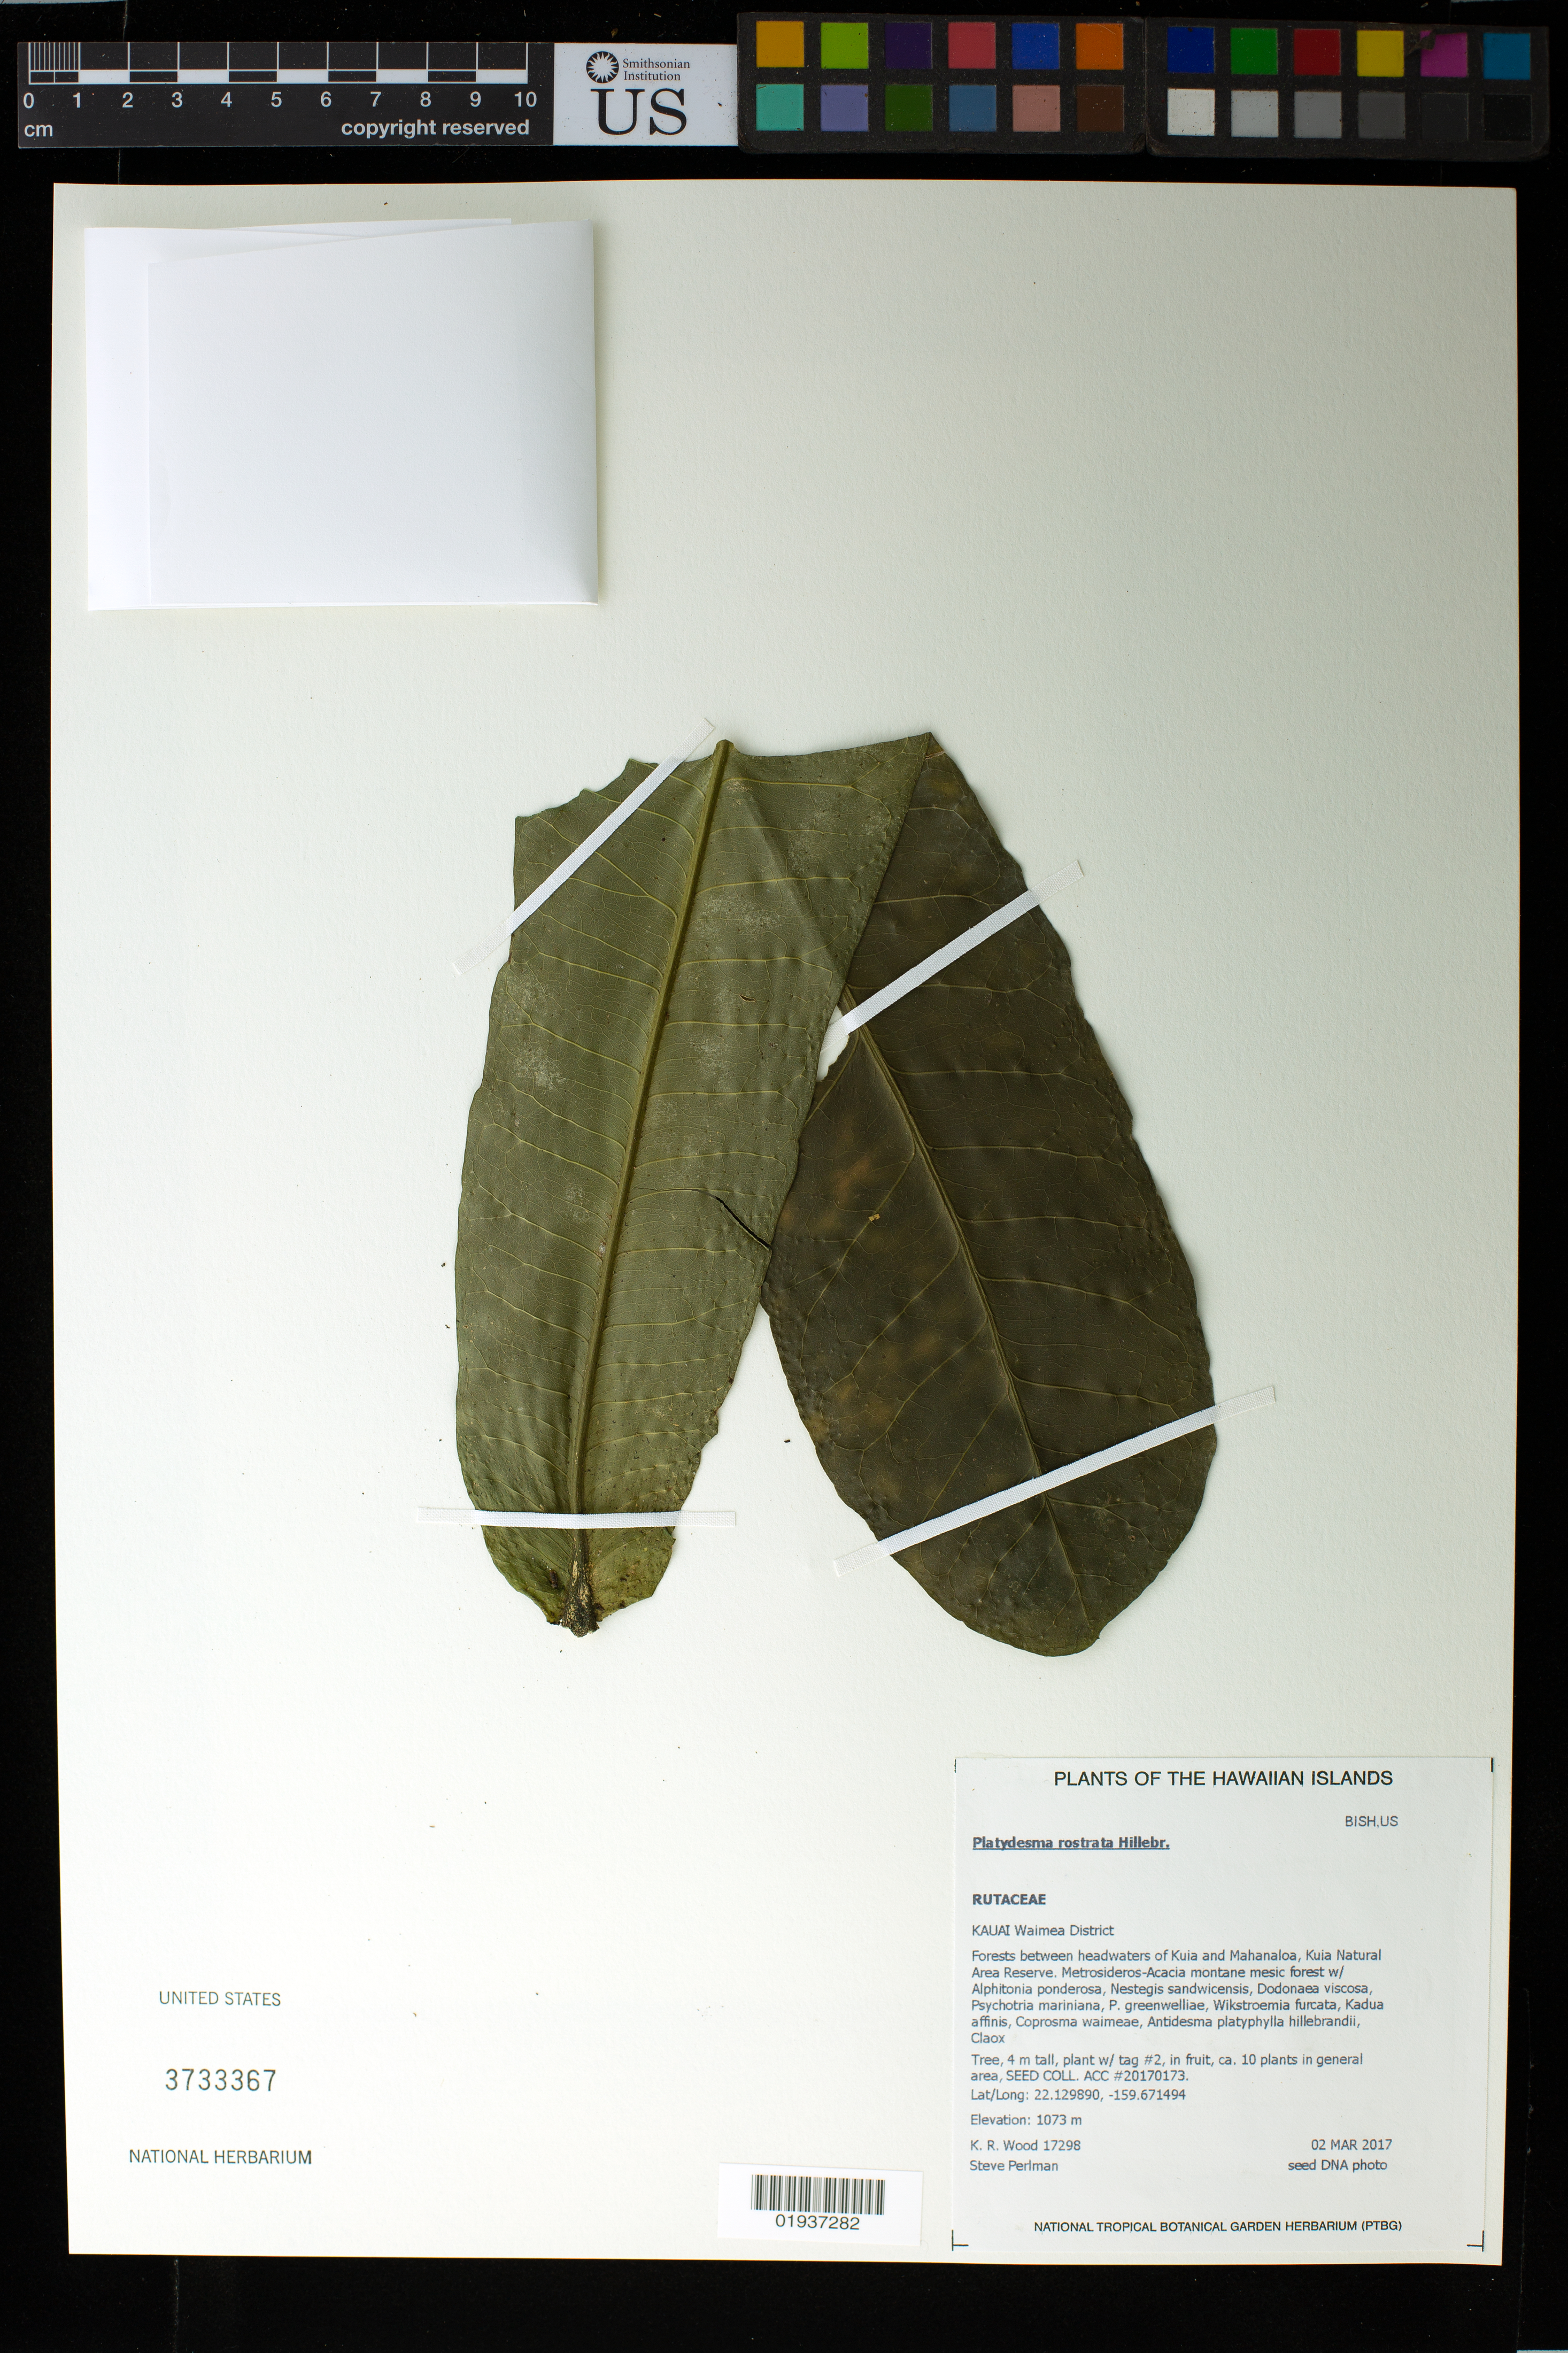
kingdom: Plantae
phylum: Tracheophyta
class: Magnoliopsida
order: Sapindales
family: Rutaceae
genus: Melicope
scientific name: Melicope rostrata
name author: (Hillebr.) Appelhans et al.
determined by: Wagner, W. L., (BOT), Smithsonian Institution - National Museum of Natural History (UNITED STATES)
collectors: K. R. Wood & S. P. Perlman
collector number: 17298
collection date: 2017-03-02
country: United States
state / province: Hawaii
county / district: Kauai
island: Kaua'i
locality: Waimea District, forests between headwaters of Kuia and Mahanaloa, Kuia Natural Area Reserve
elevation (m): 1073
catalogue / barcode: US 3733367